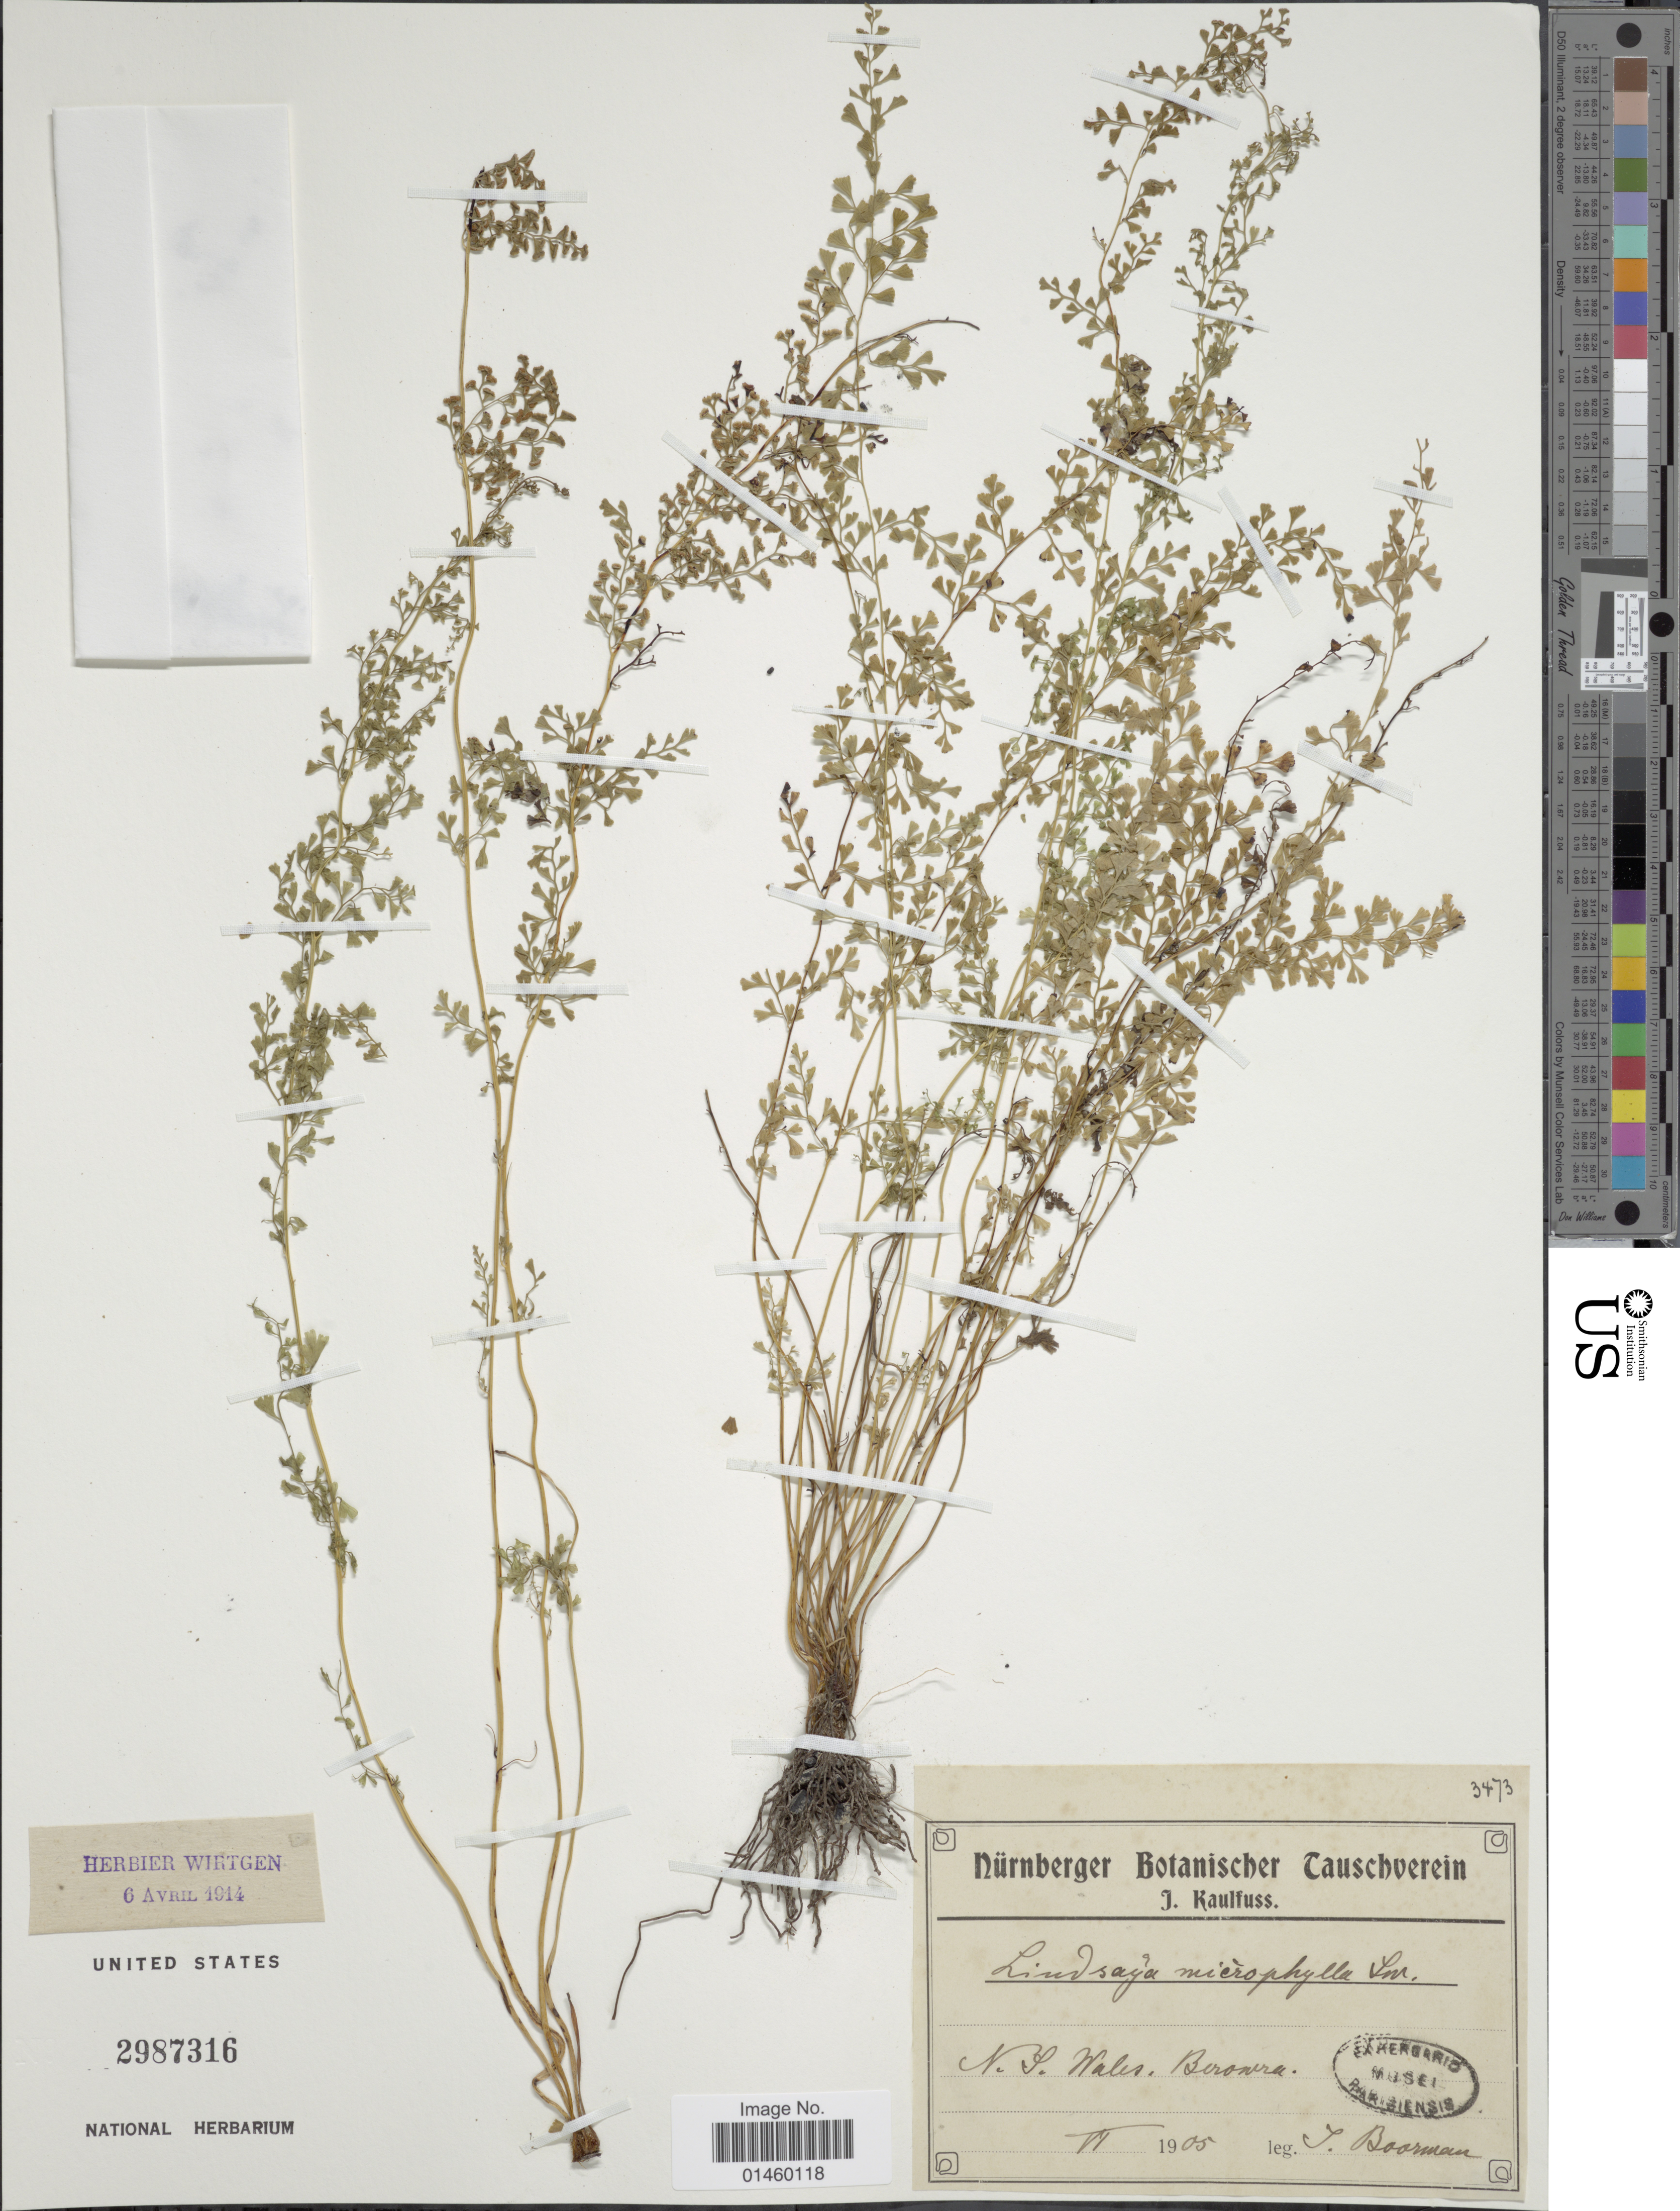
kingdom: Plantae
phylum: Tracheophyta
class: Polypodiopsida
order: Polypodiales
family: Lindsaeaceae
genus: Lindsaea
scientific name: Lindsaea microphylla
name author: Sw.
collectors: J. Boorman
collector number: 3473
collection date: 1905-06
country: Australia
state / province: New South Wales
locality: N. S. Wales. Berowra.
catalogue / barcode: US 2987316